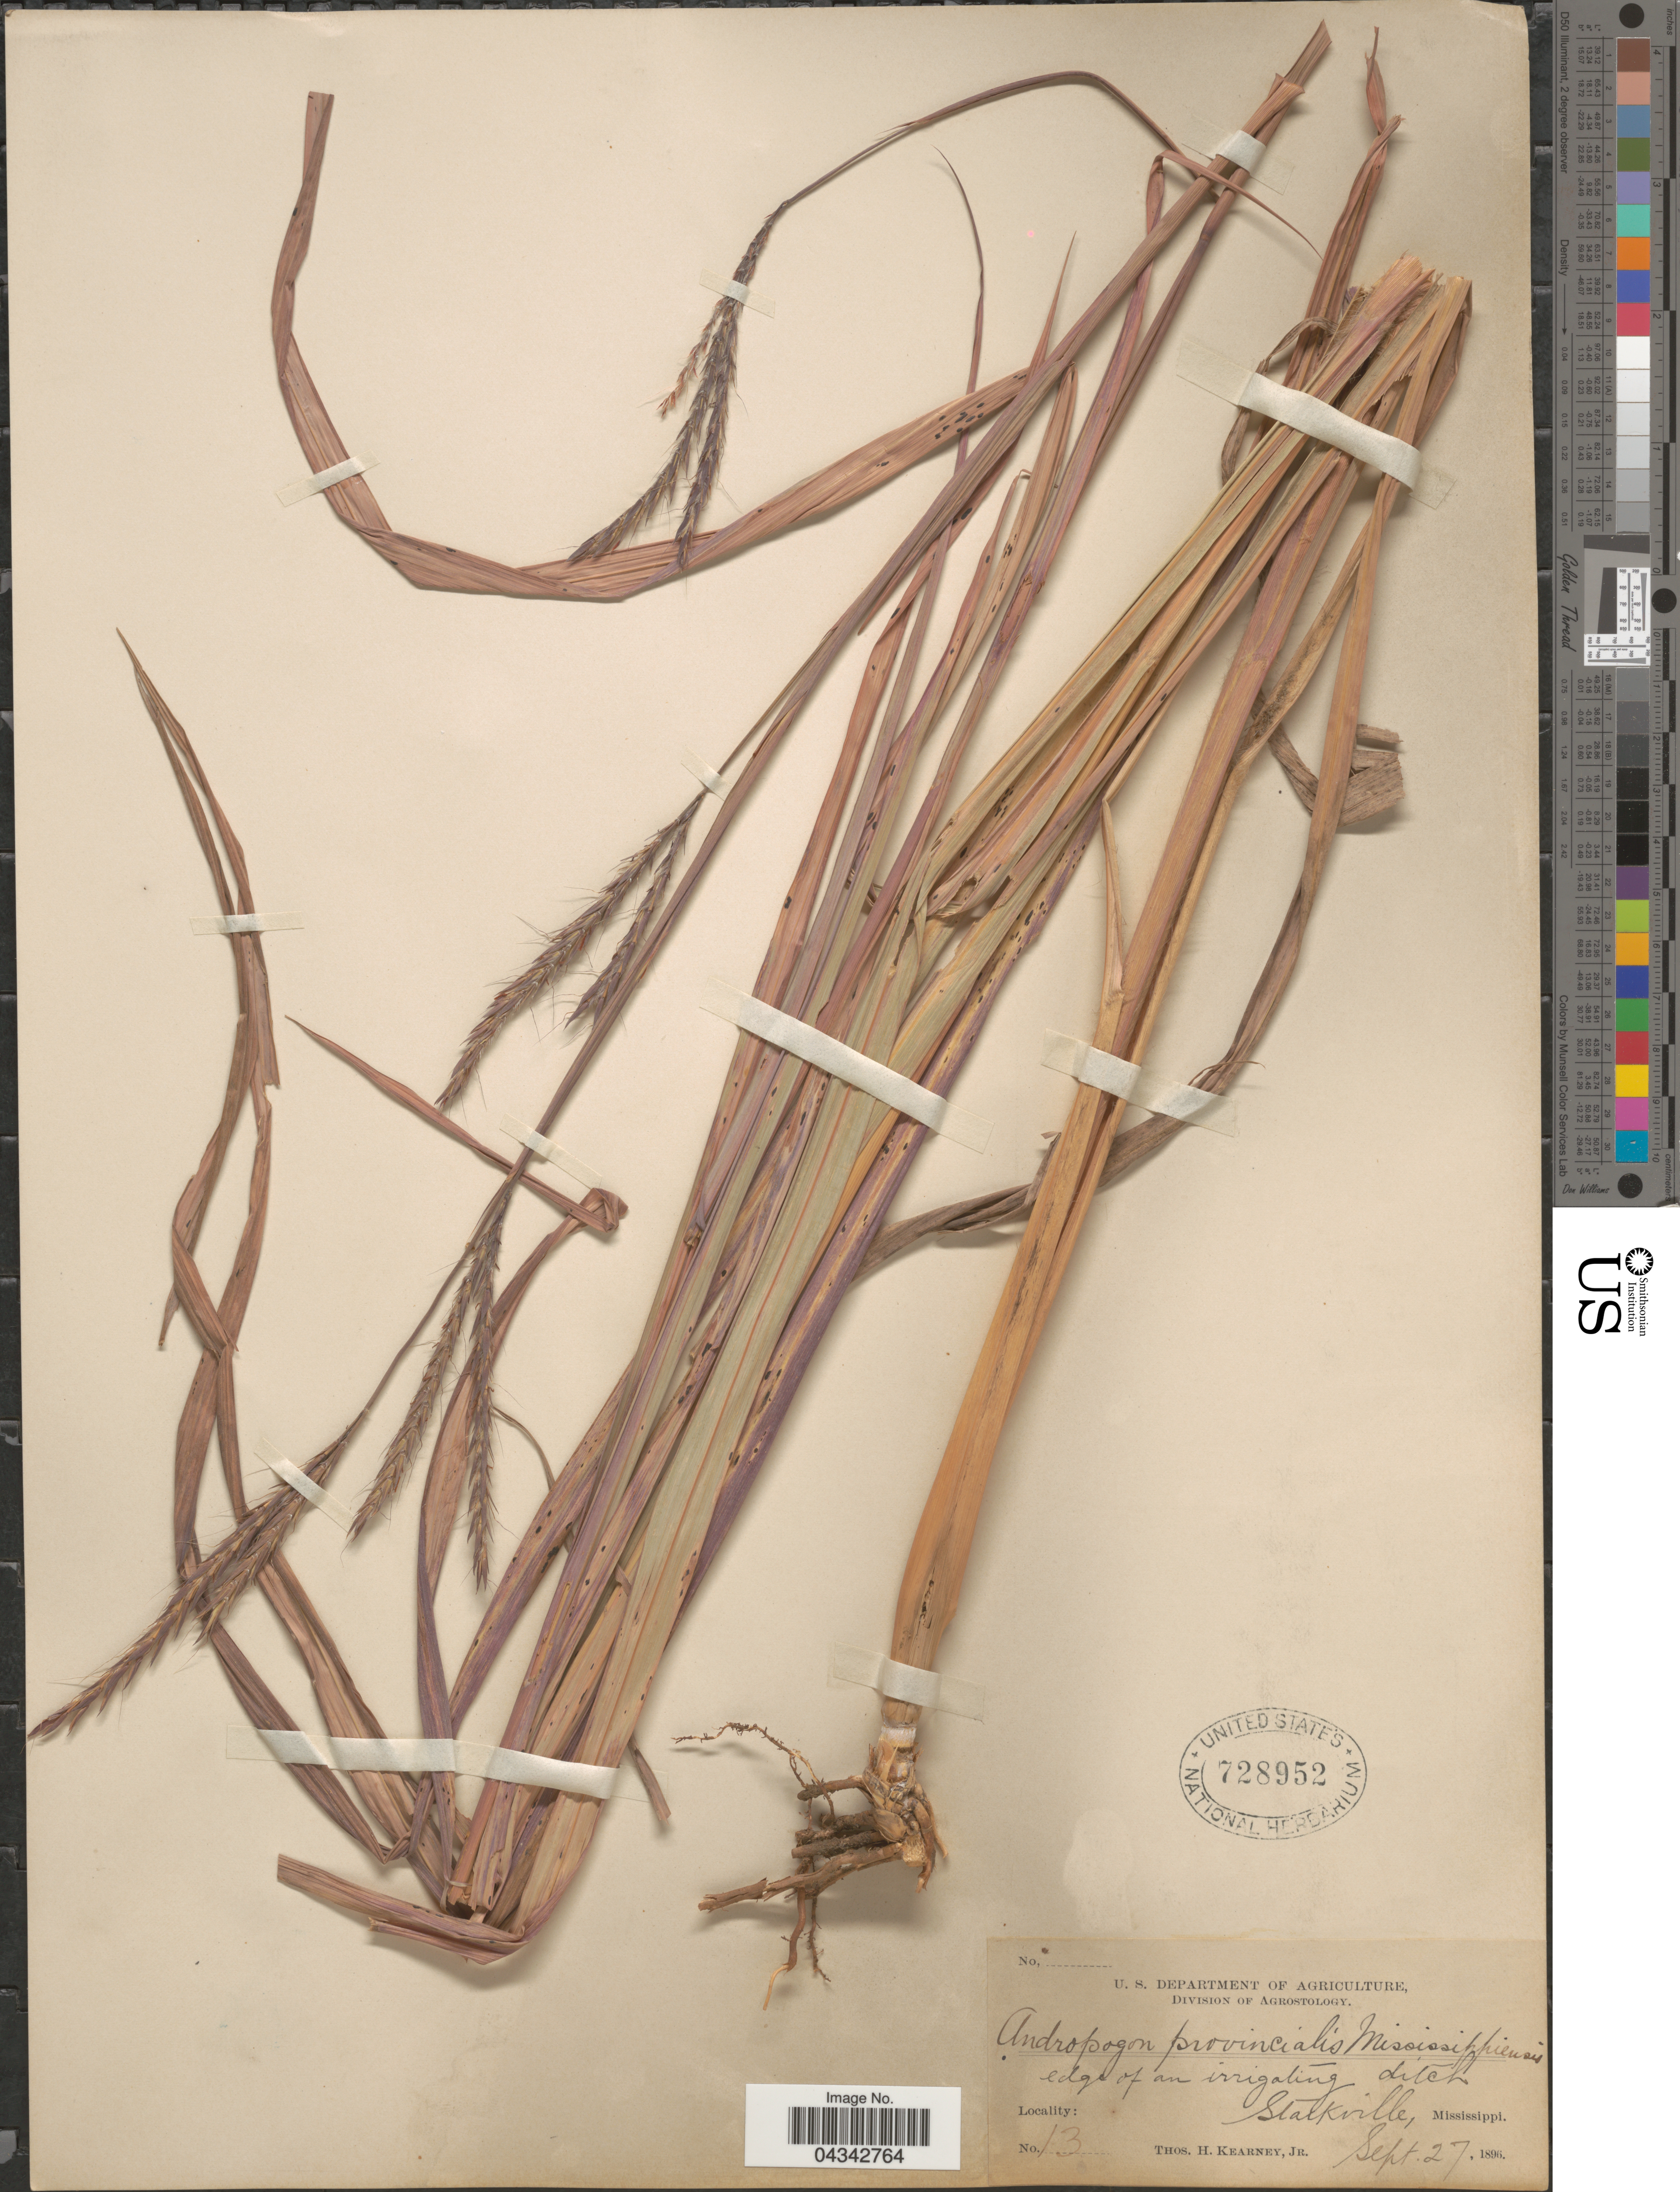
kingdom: Plantae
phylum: Tracheophyta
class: Liliopsida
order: Poales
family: Poaceae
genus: Andropogon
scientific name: Andropogon gerardii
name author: Vitman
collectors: T. H. Kearney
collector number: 13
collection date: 1896-09-27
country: United States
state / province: Mississippi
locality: Starkville.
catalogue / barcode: US 728952